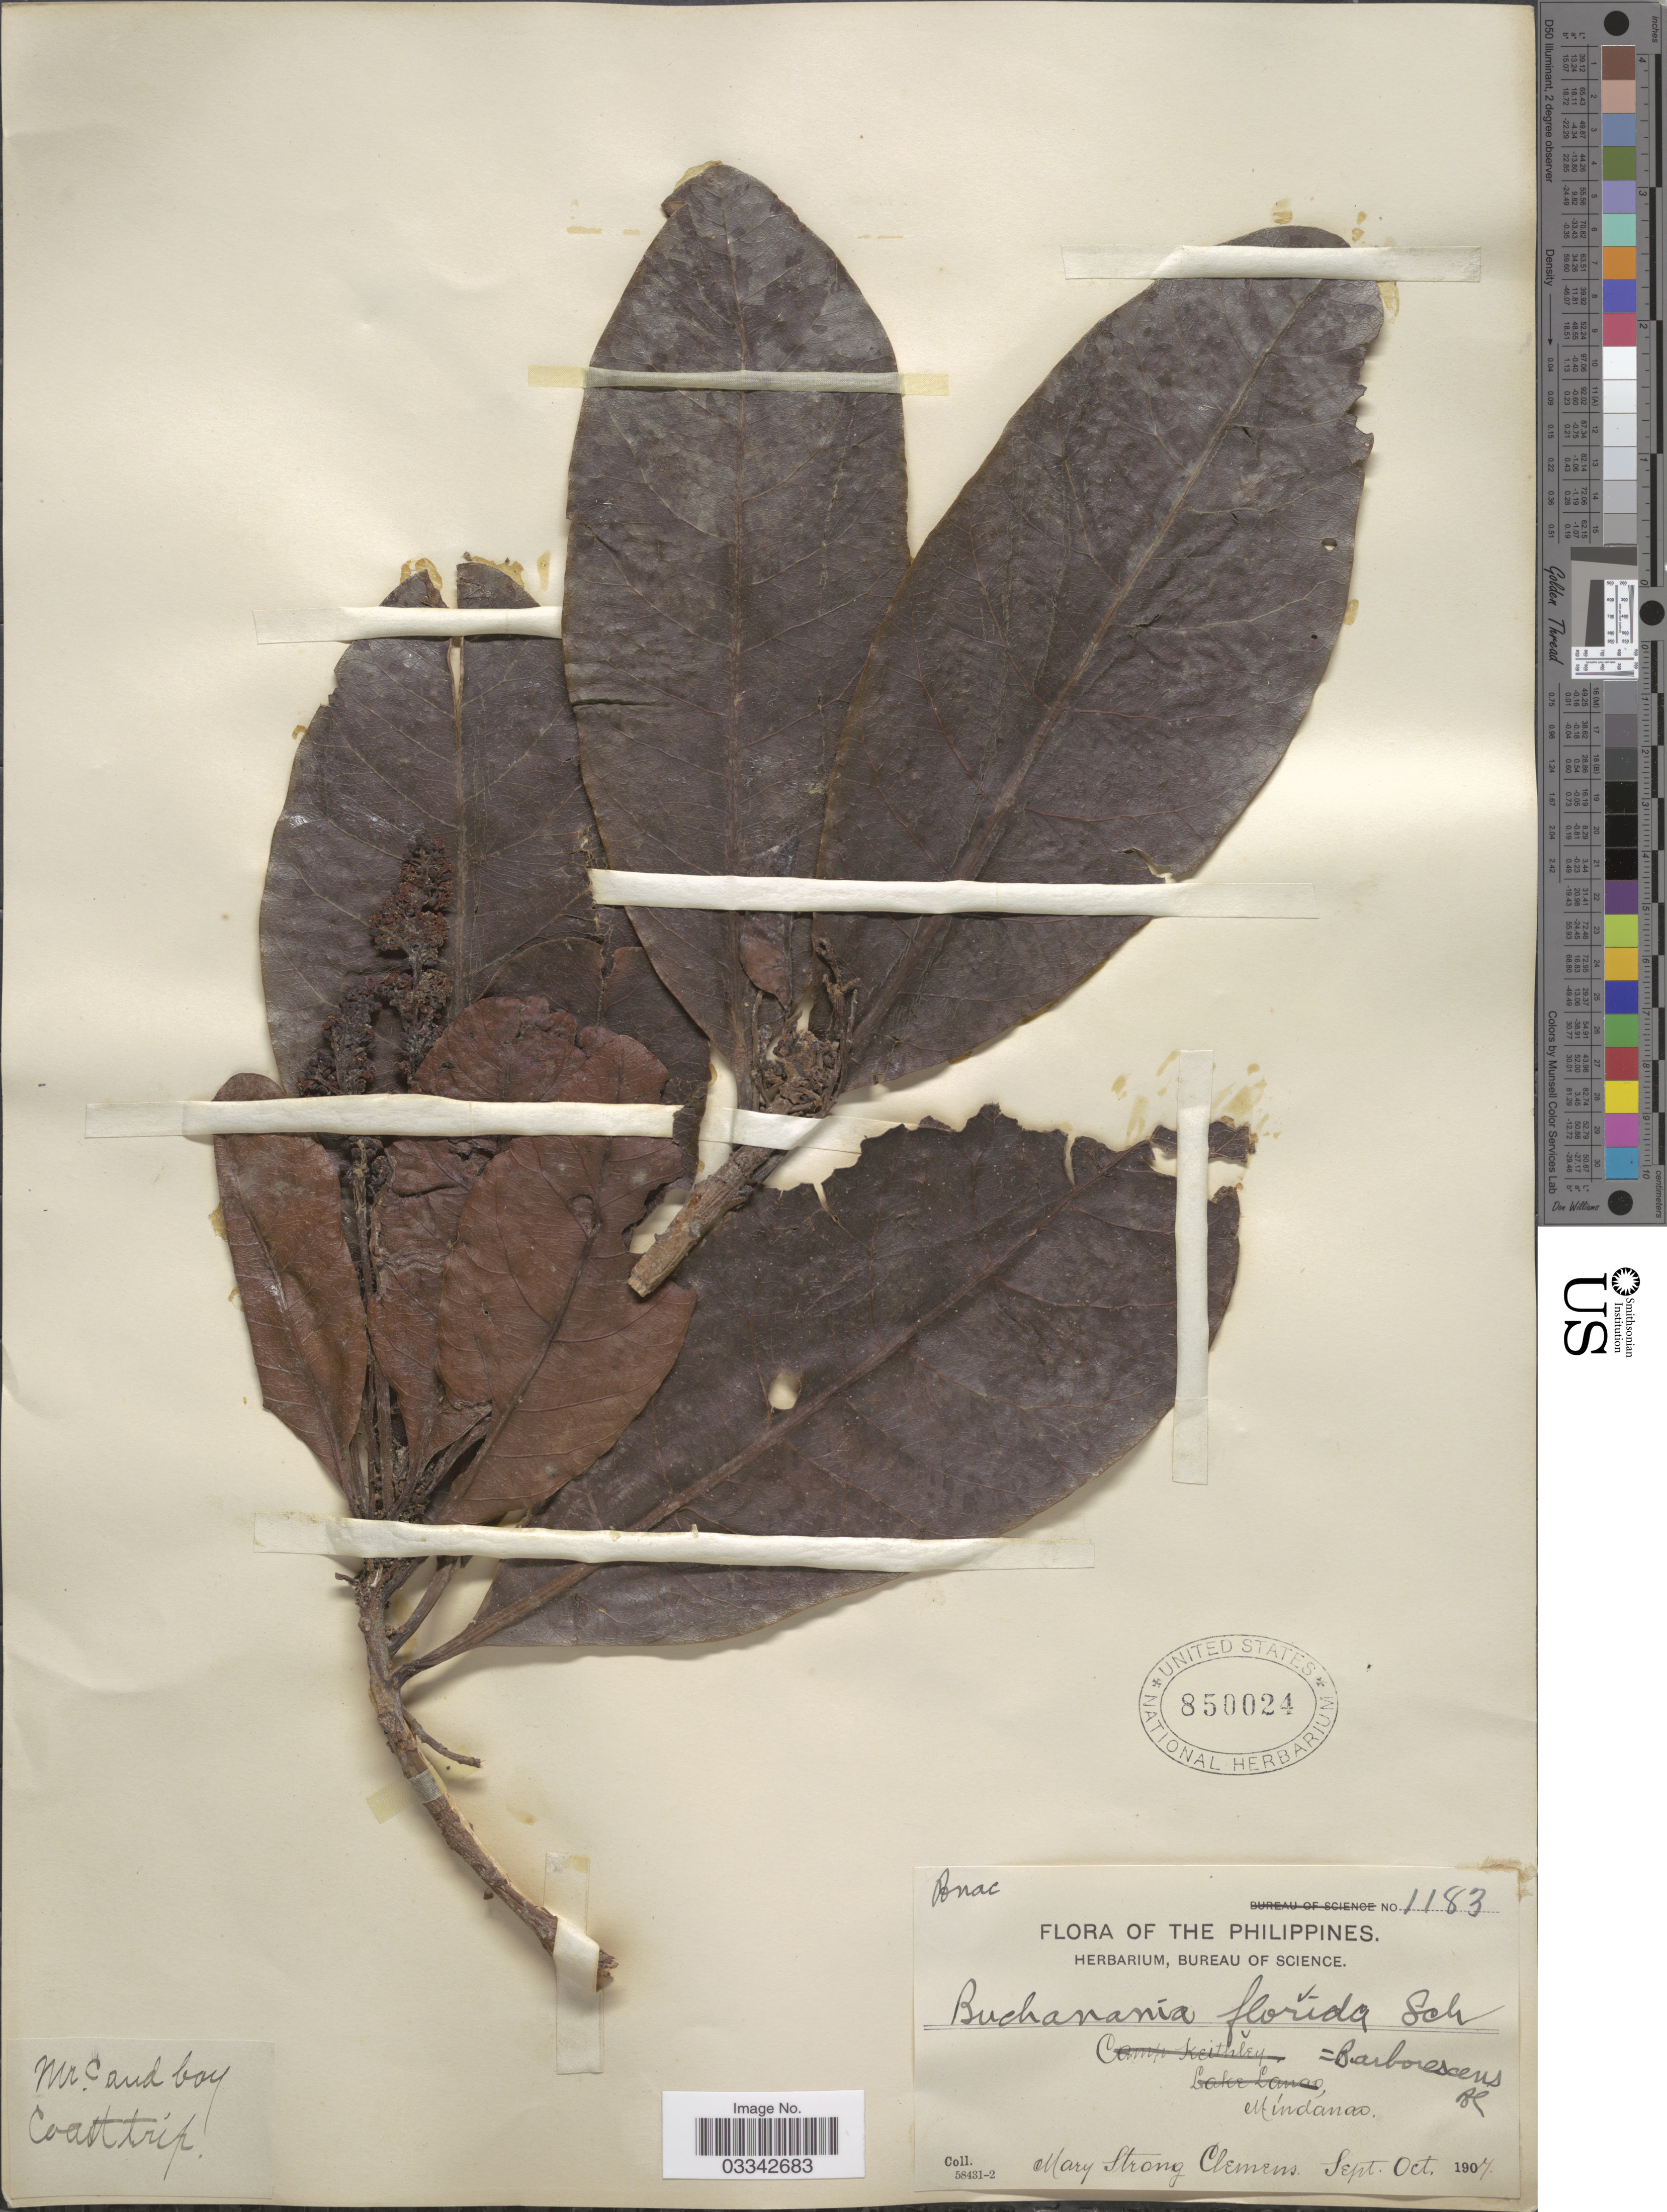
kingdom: Plantae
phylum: Tracheophyta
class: Magnoliopsida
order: Sapindales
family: Anacardiaceae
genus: Buchanania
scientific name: Buchanania arborescens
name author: (Blume) Blume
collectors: M. S. Clemens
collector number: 1183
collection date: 1907-09/1907-10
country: Philippines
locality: Mindanao.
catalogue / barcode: US 850024